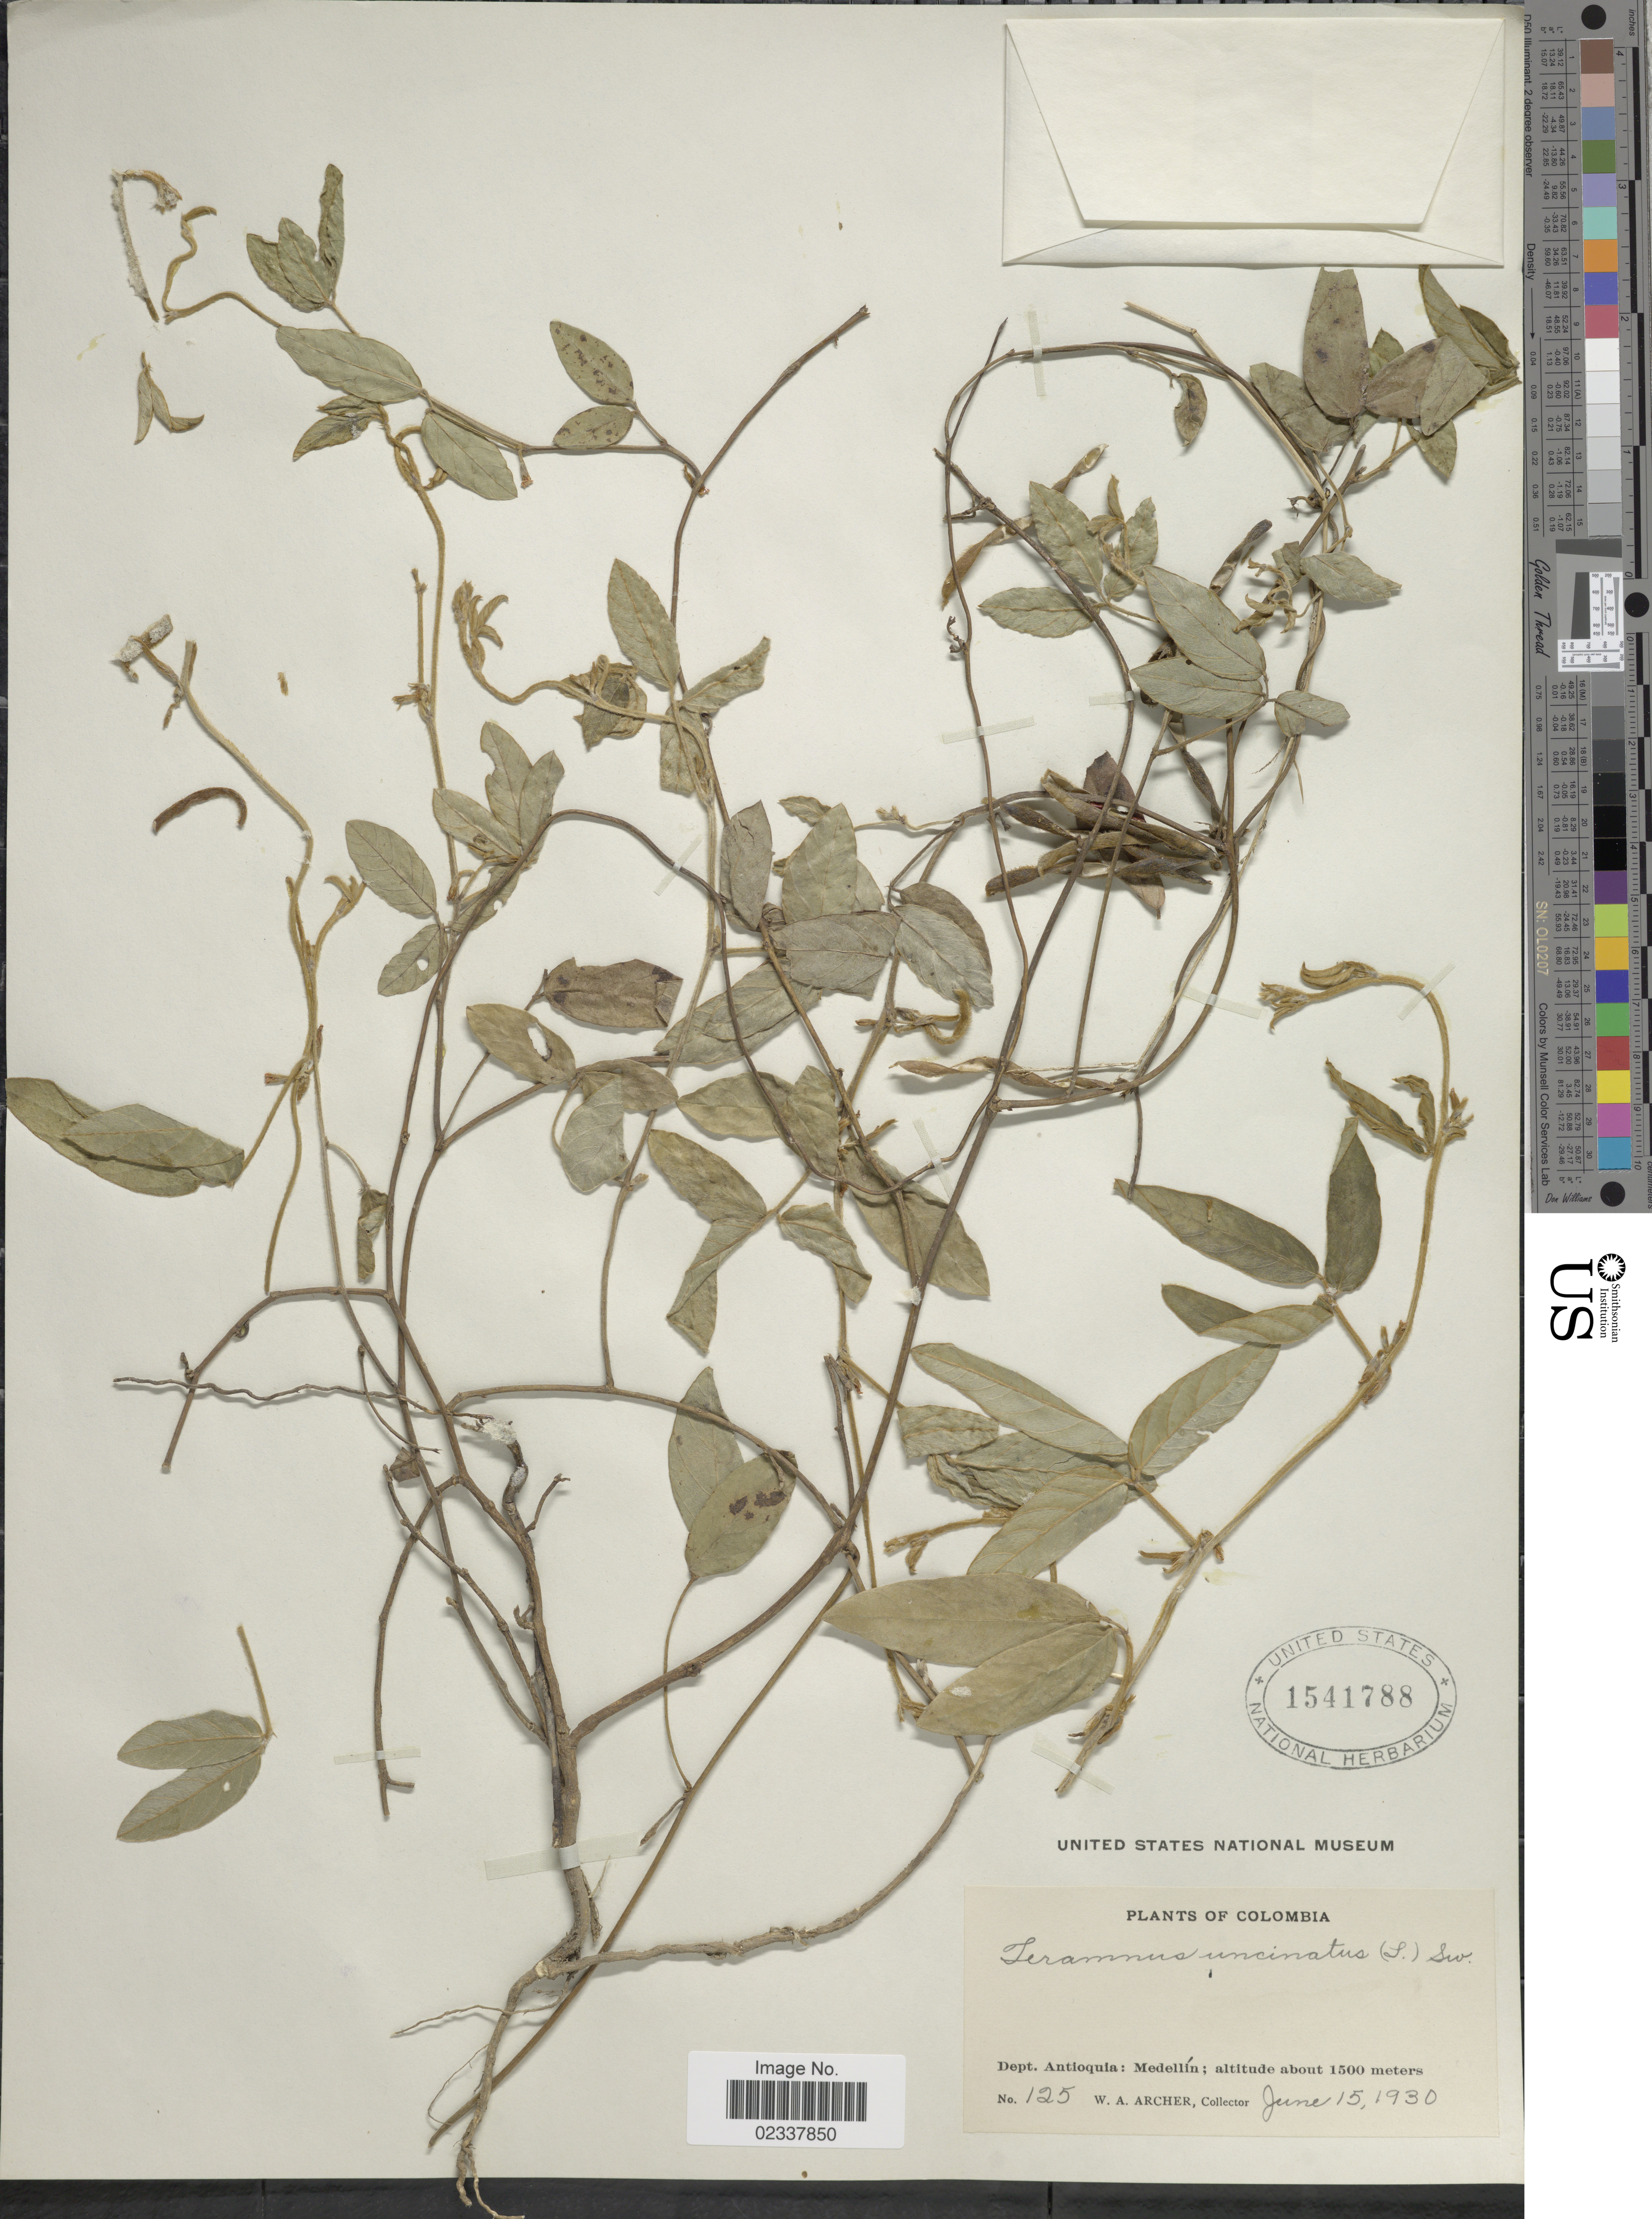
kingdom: Plantae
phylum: Tracheophyta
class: Magnoliopsida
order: Fabales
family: Fabaceae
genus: Teramnus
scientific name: Teramnus uncinatus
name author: (L.) Sw.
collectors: W. A. Archer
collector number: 125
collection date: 1930-06-15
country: Colombia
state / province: Antioquia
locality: Medellín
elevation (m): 1500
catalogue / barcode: US 1541788